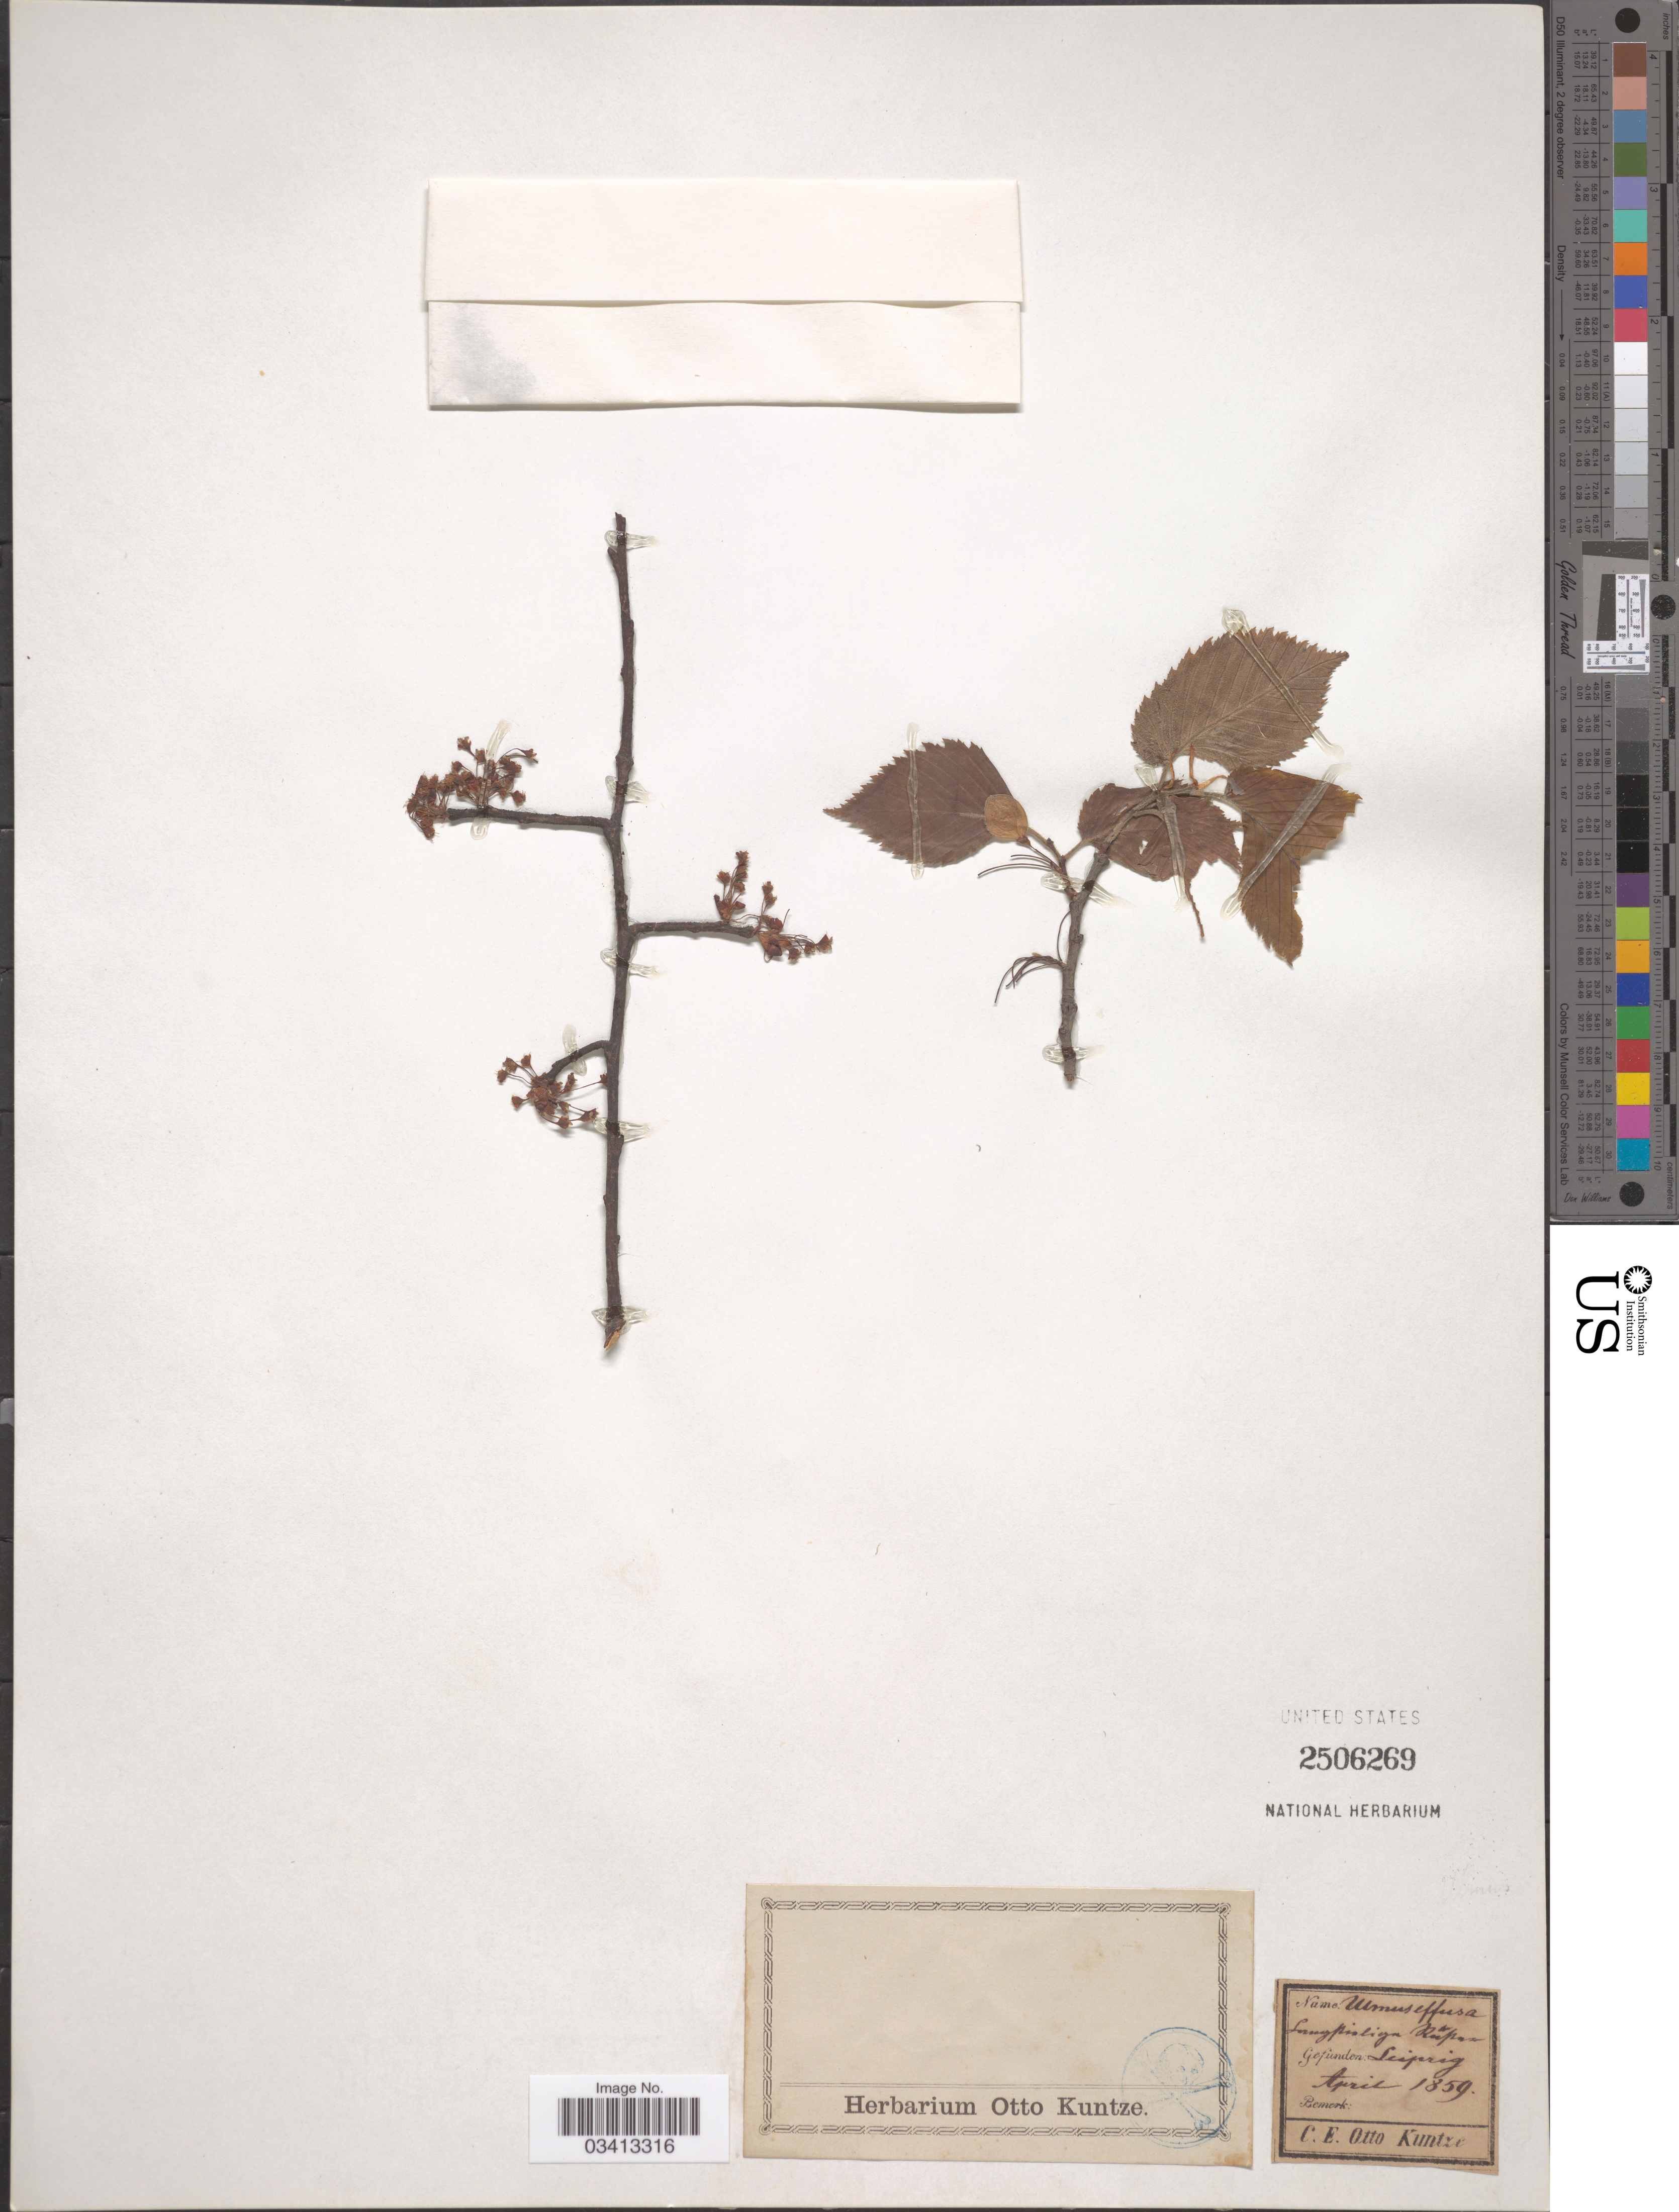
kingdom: Plantae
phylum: Tracheophyta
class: Magnoliopsida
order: Rosales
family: Ulmaceae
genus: Ulmus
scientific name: Ulmus laevis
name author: Pall.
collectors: C.E.O. Kuntze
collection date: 1859-04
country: Germany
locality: Leipzig.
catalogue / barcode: US 2506269